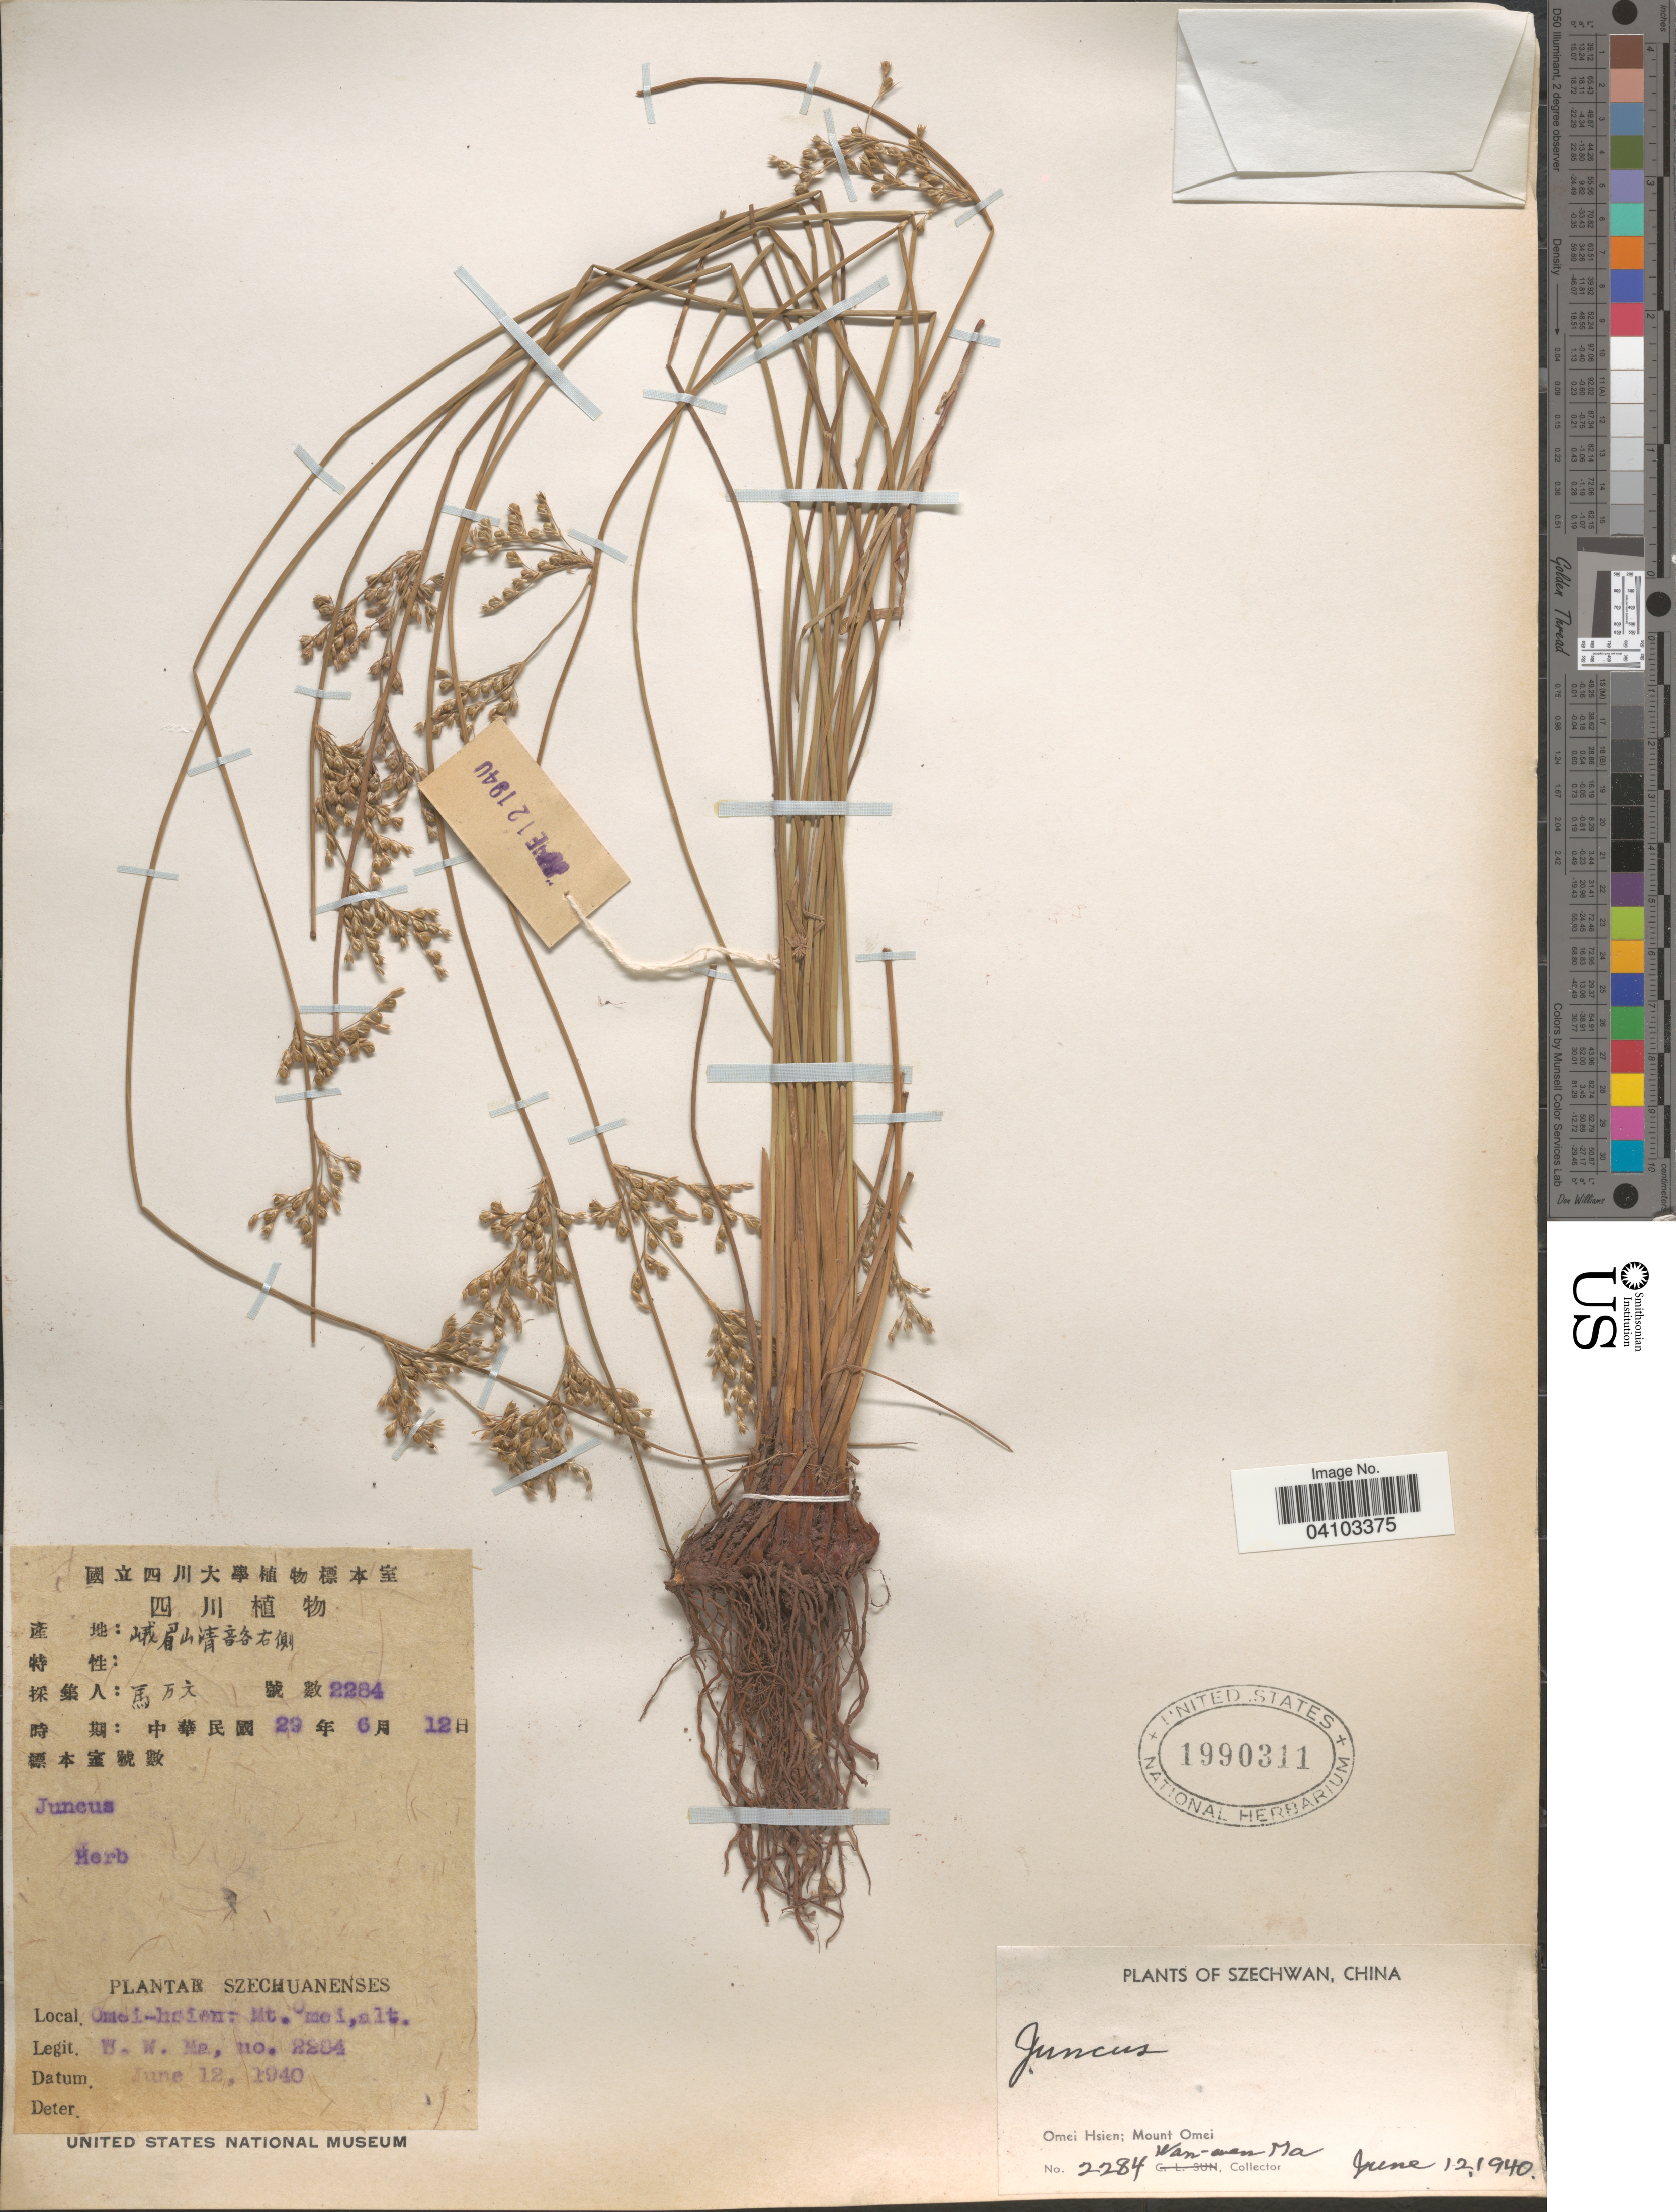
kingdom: Plantae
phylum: Tracheophyta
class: Liliopsida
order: Poales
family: Juncaceae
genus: Juncus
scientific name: Juncus sp.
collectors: W. Ma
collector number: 2284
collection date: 1940-06-12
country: China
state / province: Sichuan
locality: Szechuanenses. Omei Hsien; Mount Omei.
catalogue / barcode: US 1990311